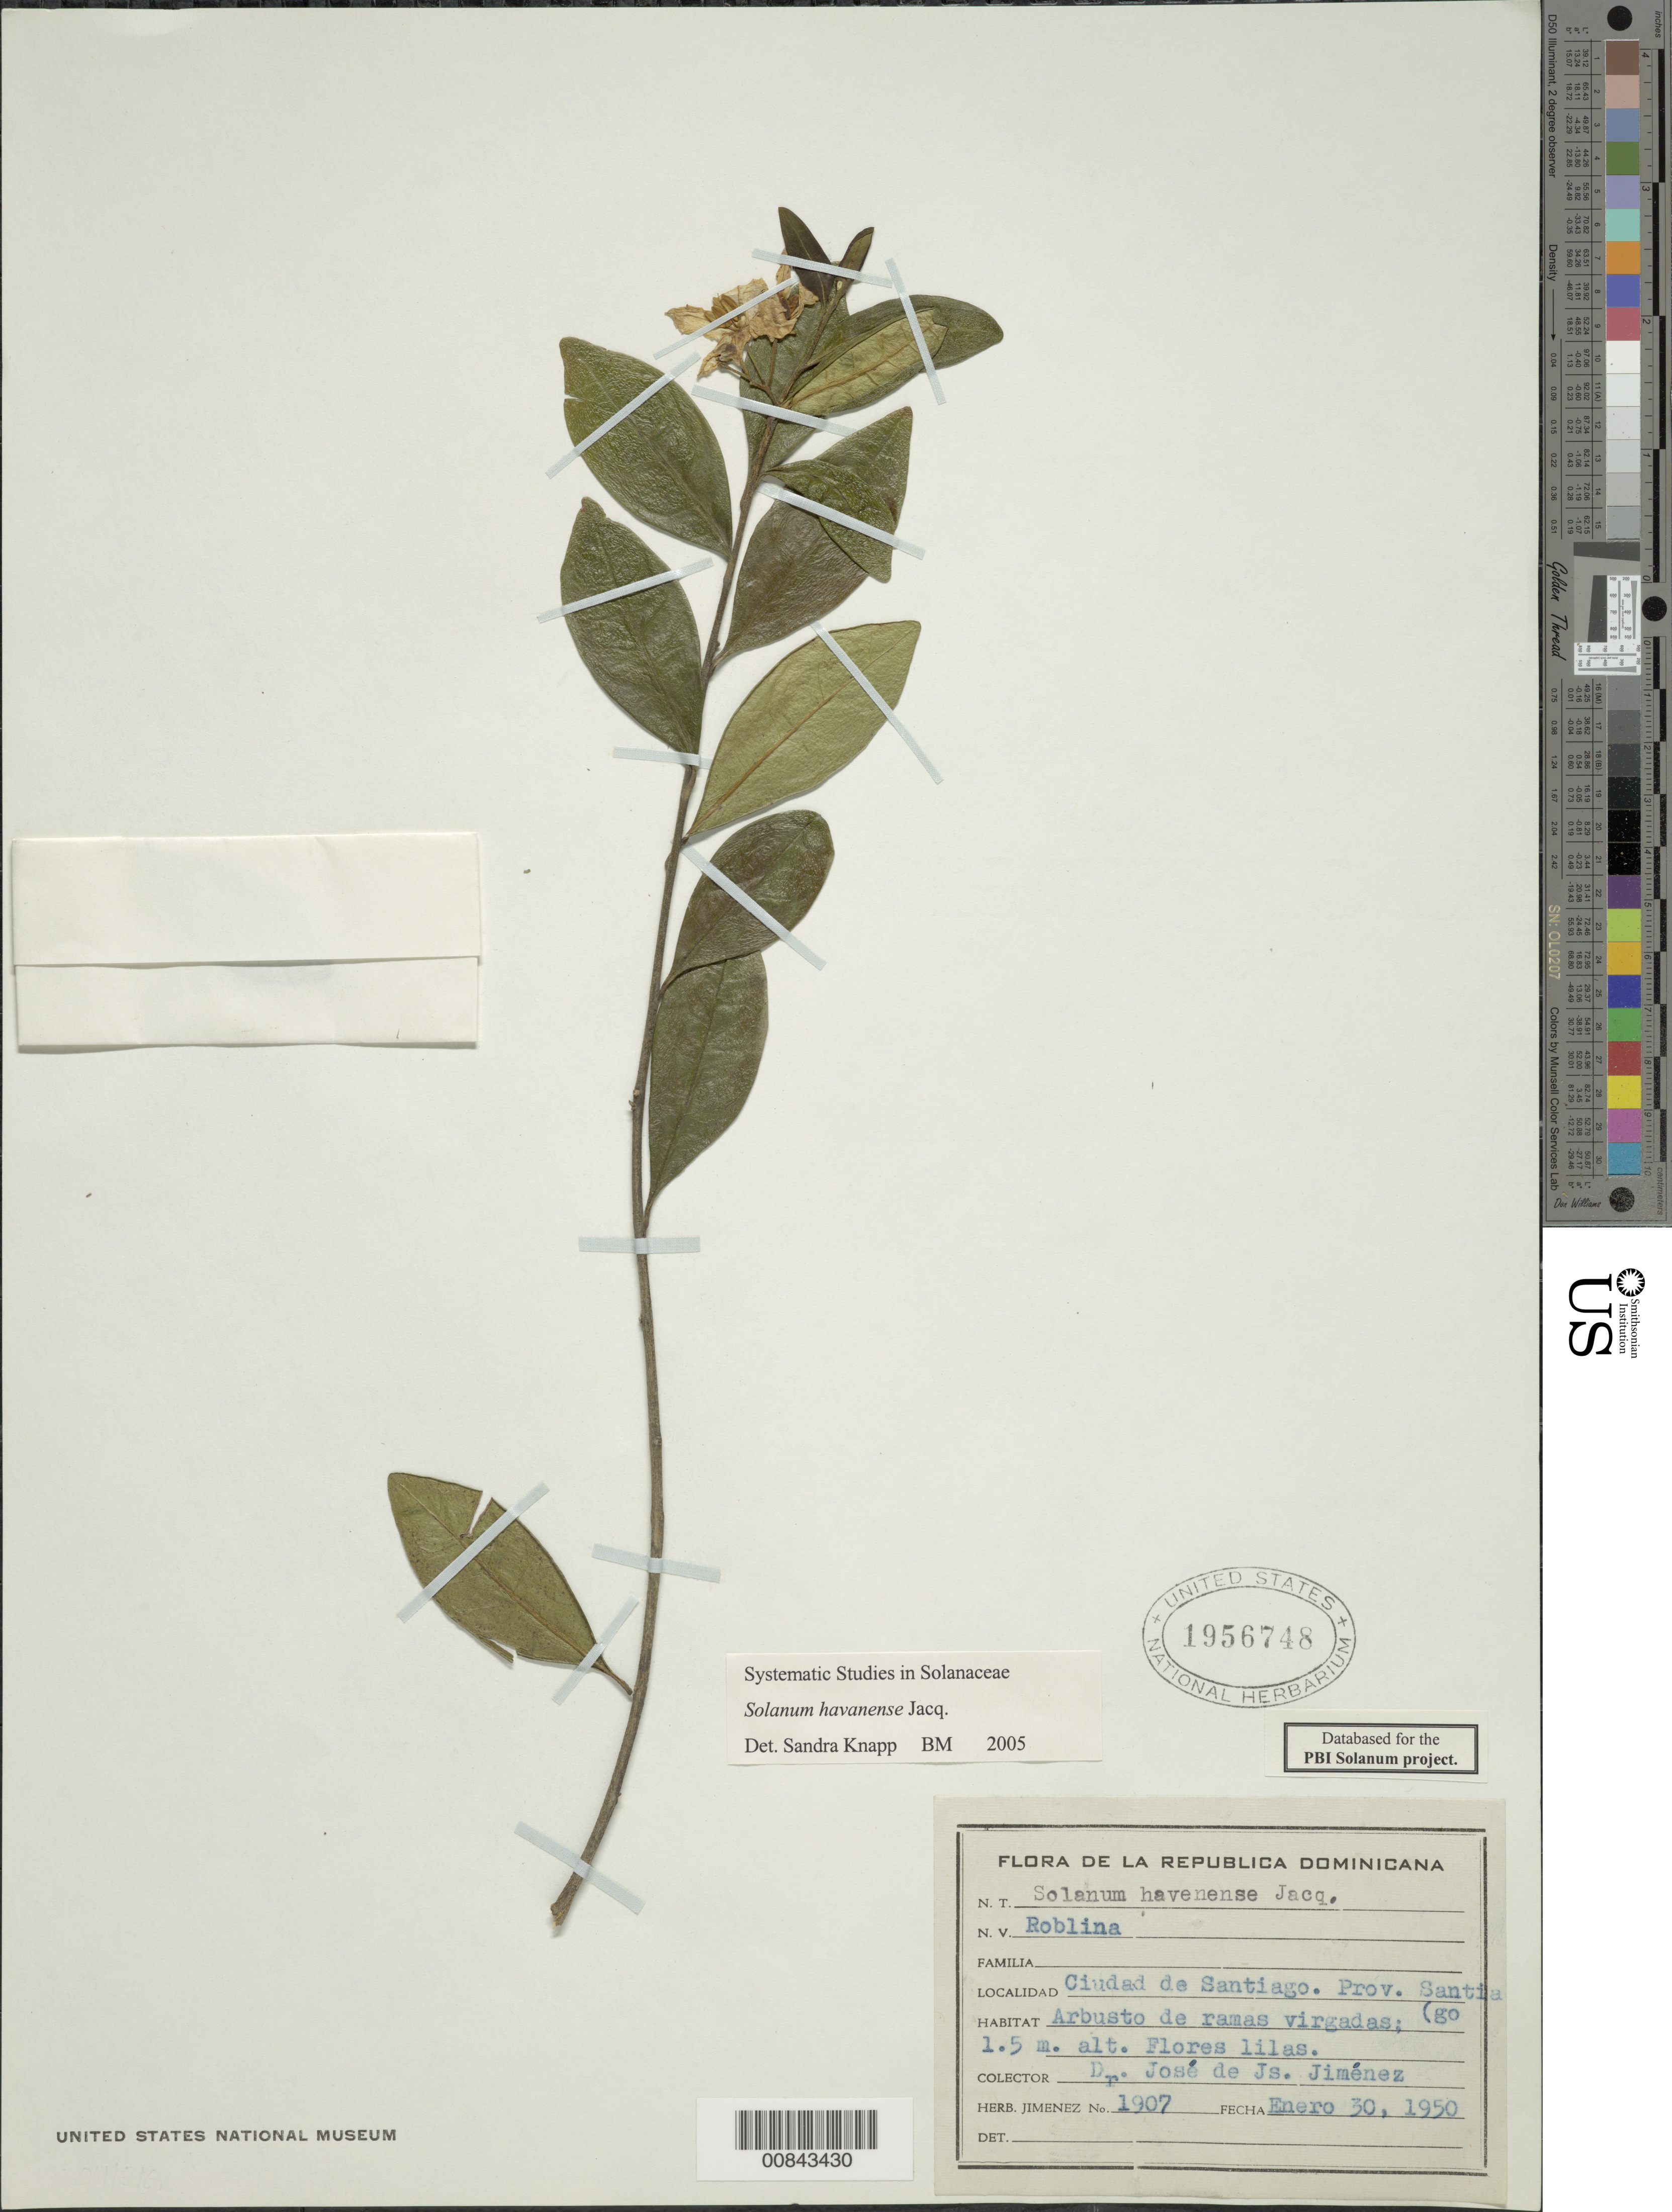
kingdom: Plantae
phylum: Tracheophyta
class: Magnoliopsida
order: Solanales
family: Solanaceae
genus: Solanum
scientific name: Solanum havanense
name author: Jacq.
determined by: Knapp, S. D.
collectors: J. J. Jiménez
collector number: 1907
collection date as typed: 30 Jan 1950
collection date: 1950-01-30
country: Dominican Republic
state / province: Santiago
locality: Cuidad de Santiago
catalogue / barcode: US 1956748